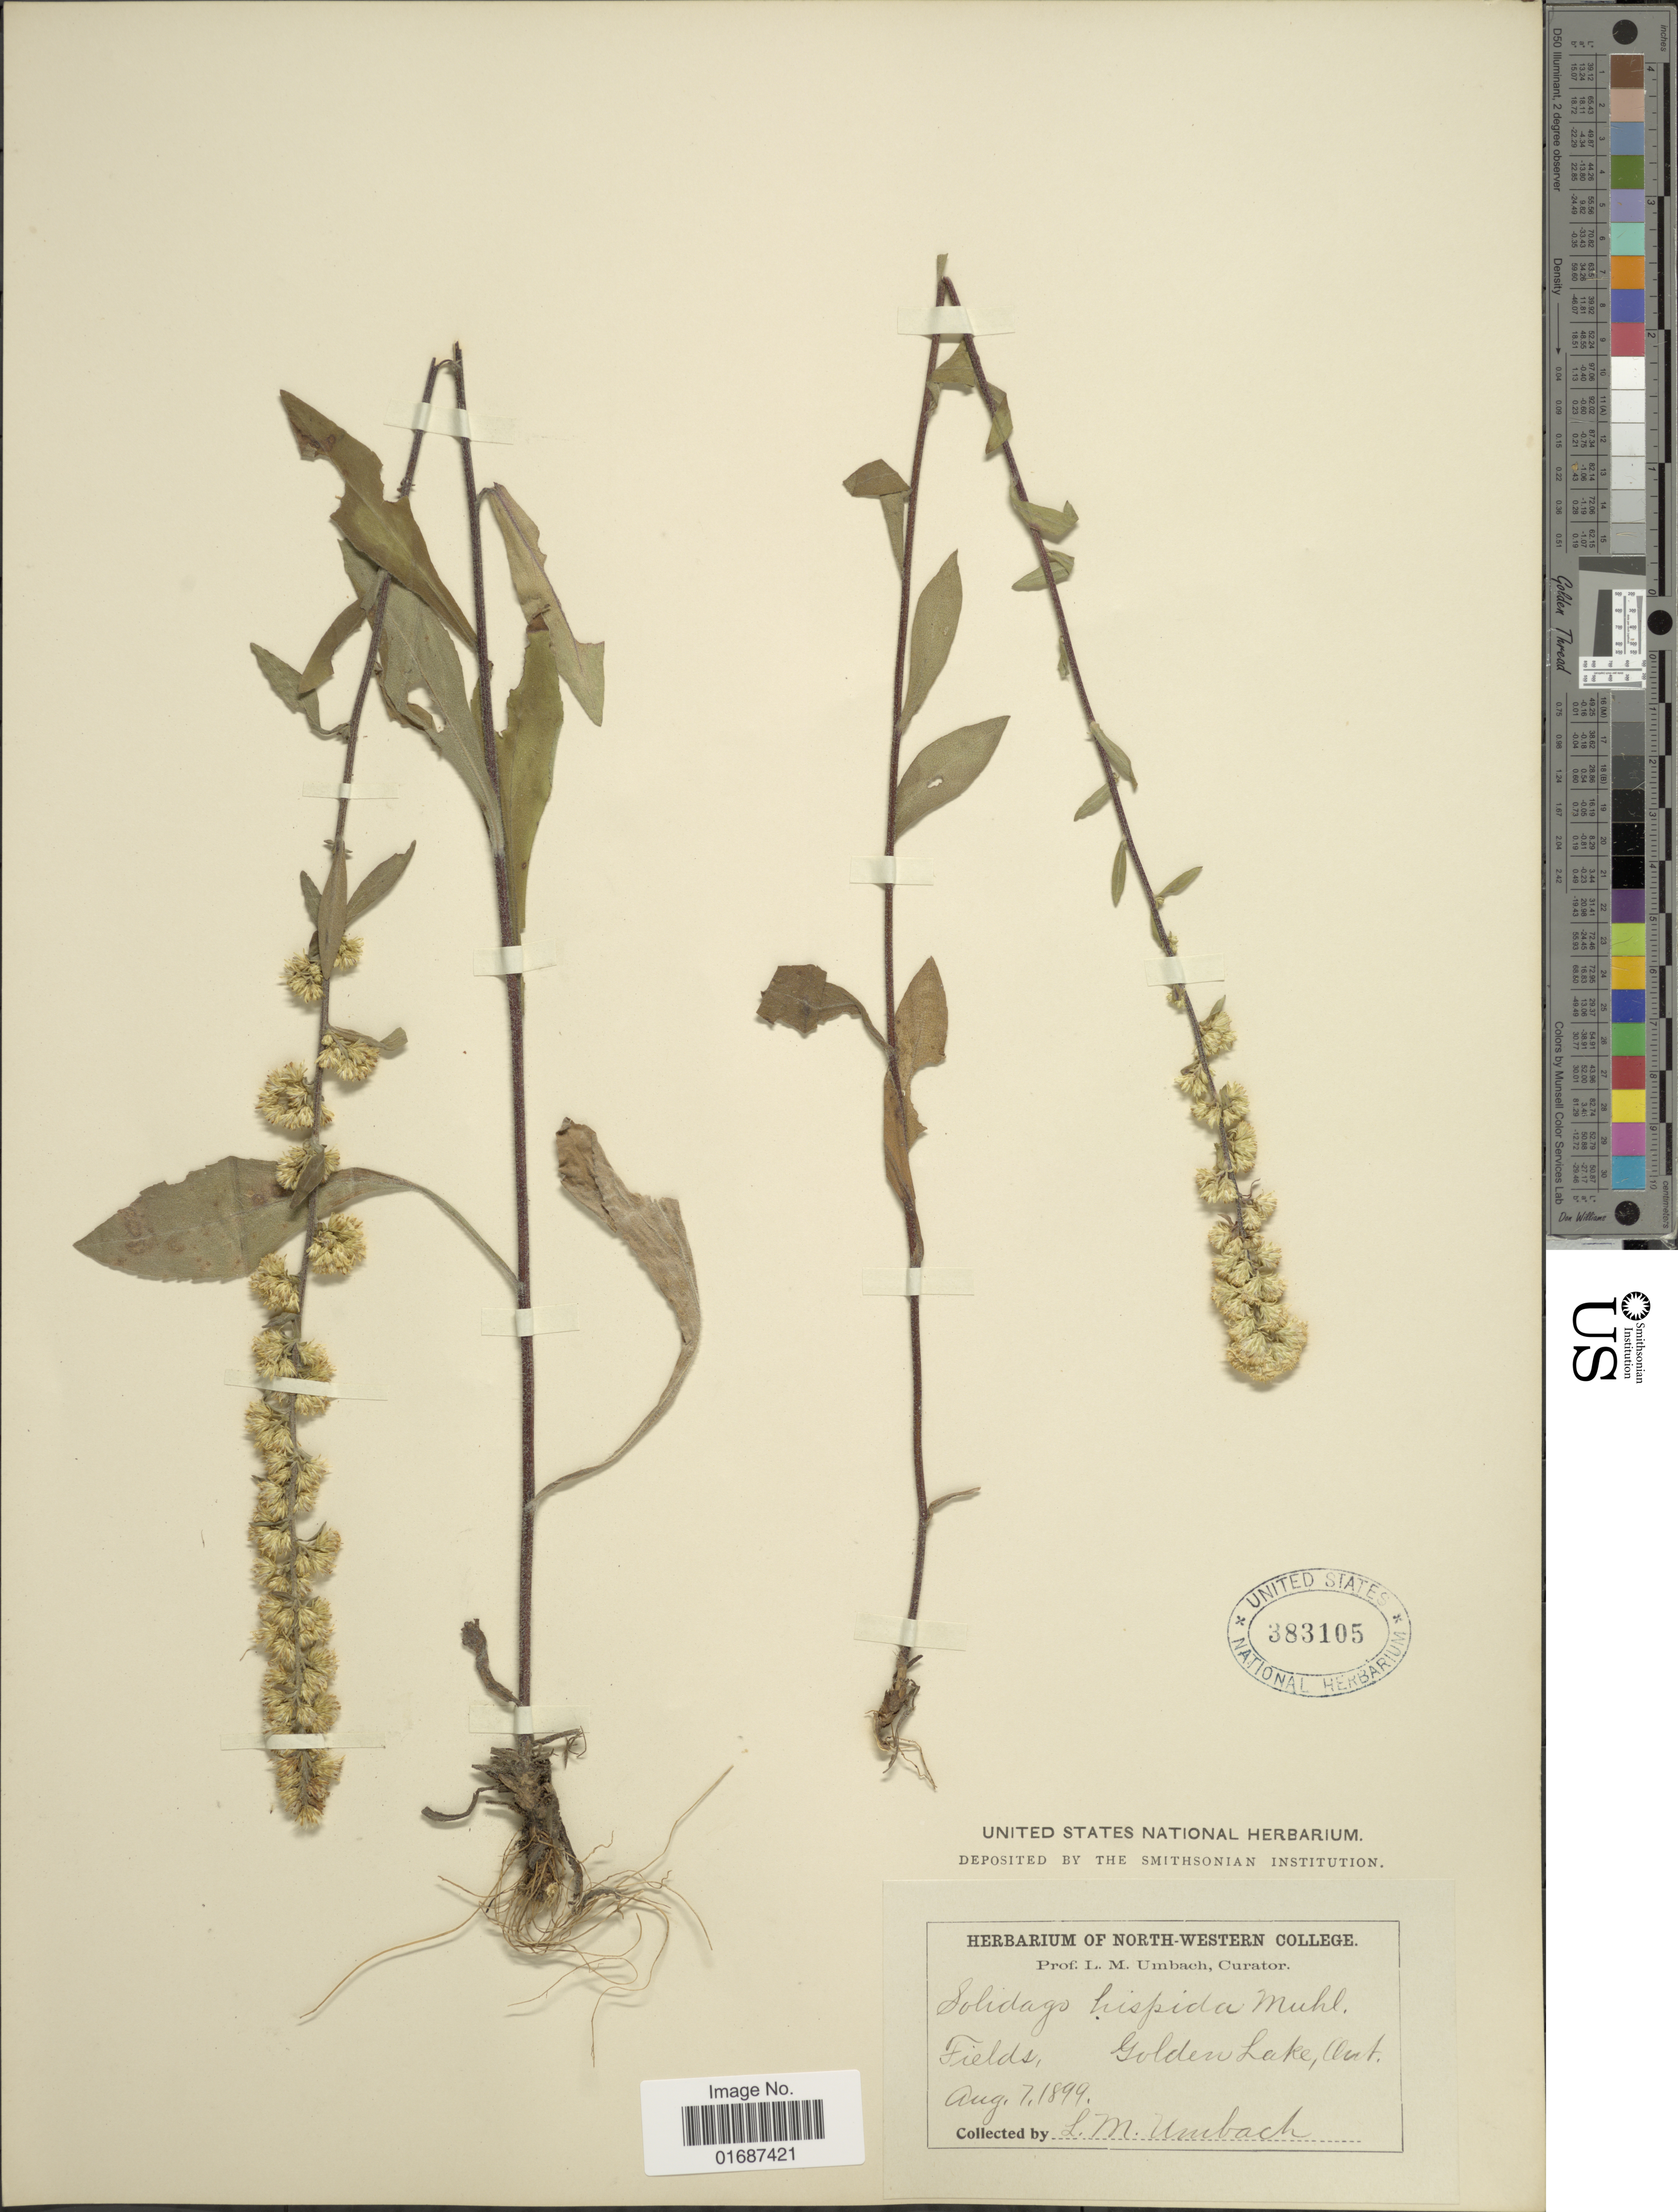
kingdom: Plantae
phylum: Tracheophyta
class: Magnoliopsida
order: Asterales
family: Asteraceae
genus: Solidago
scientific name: Solidago hispida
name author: Muhl. ex Willd.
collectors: L. M. Umbach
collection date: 1899-08-07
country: Canada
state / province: Ontario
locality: Fields, Golden Lake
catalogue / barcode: US 383105